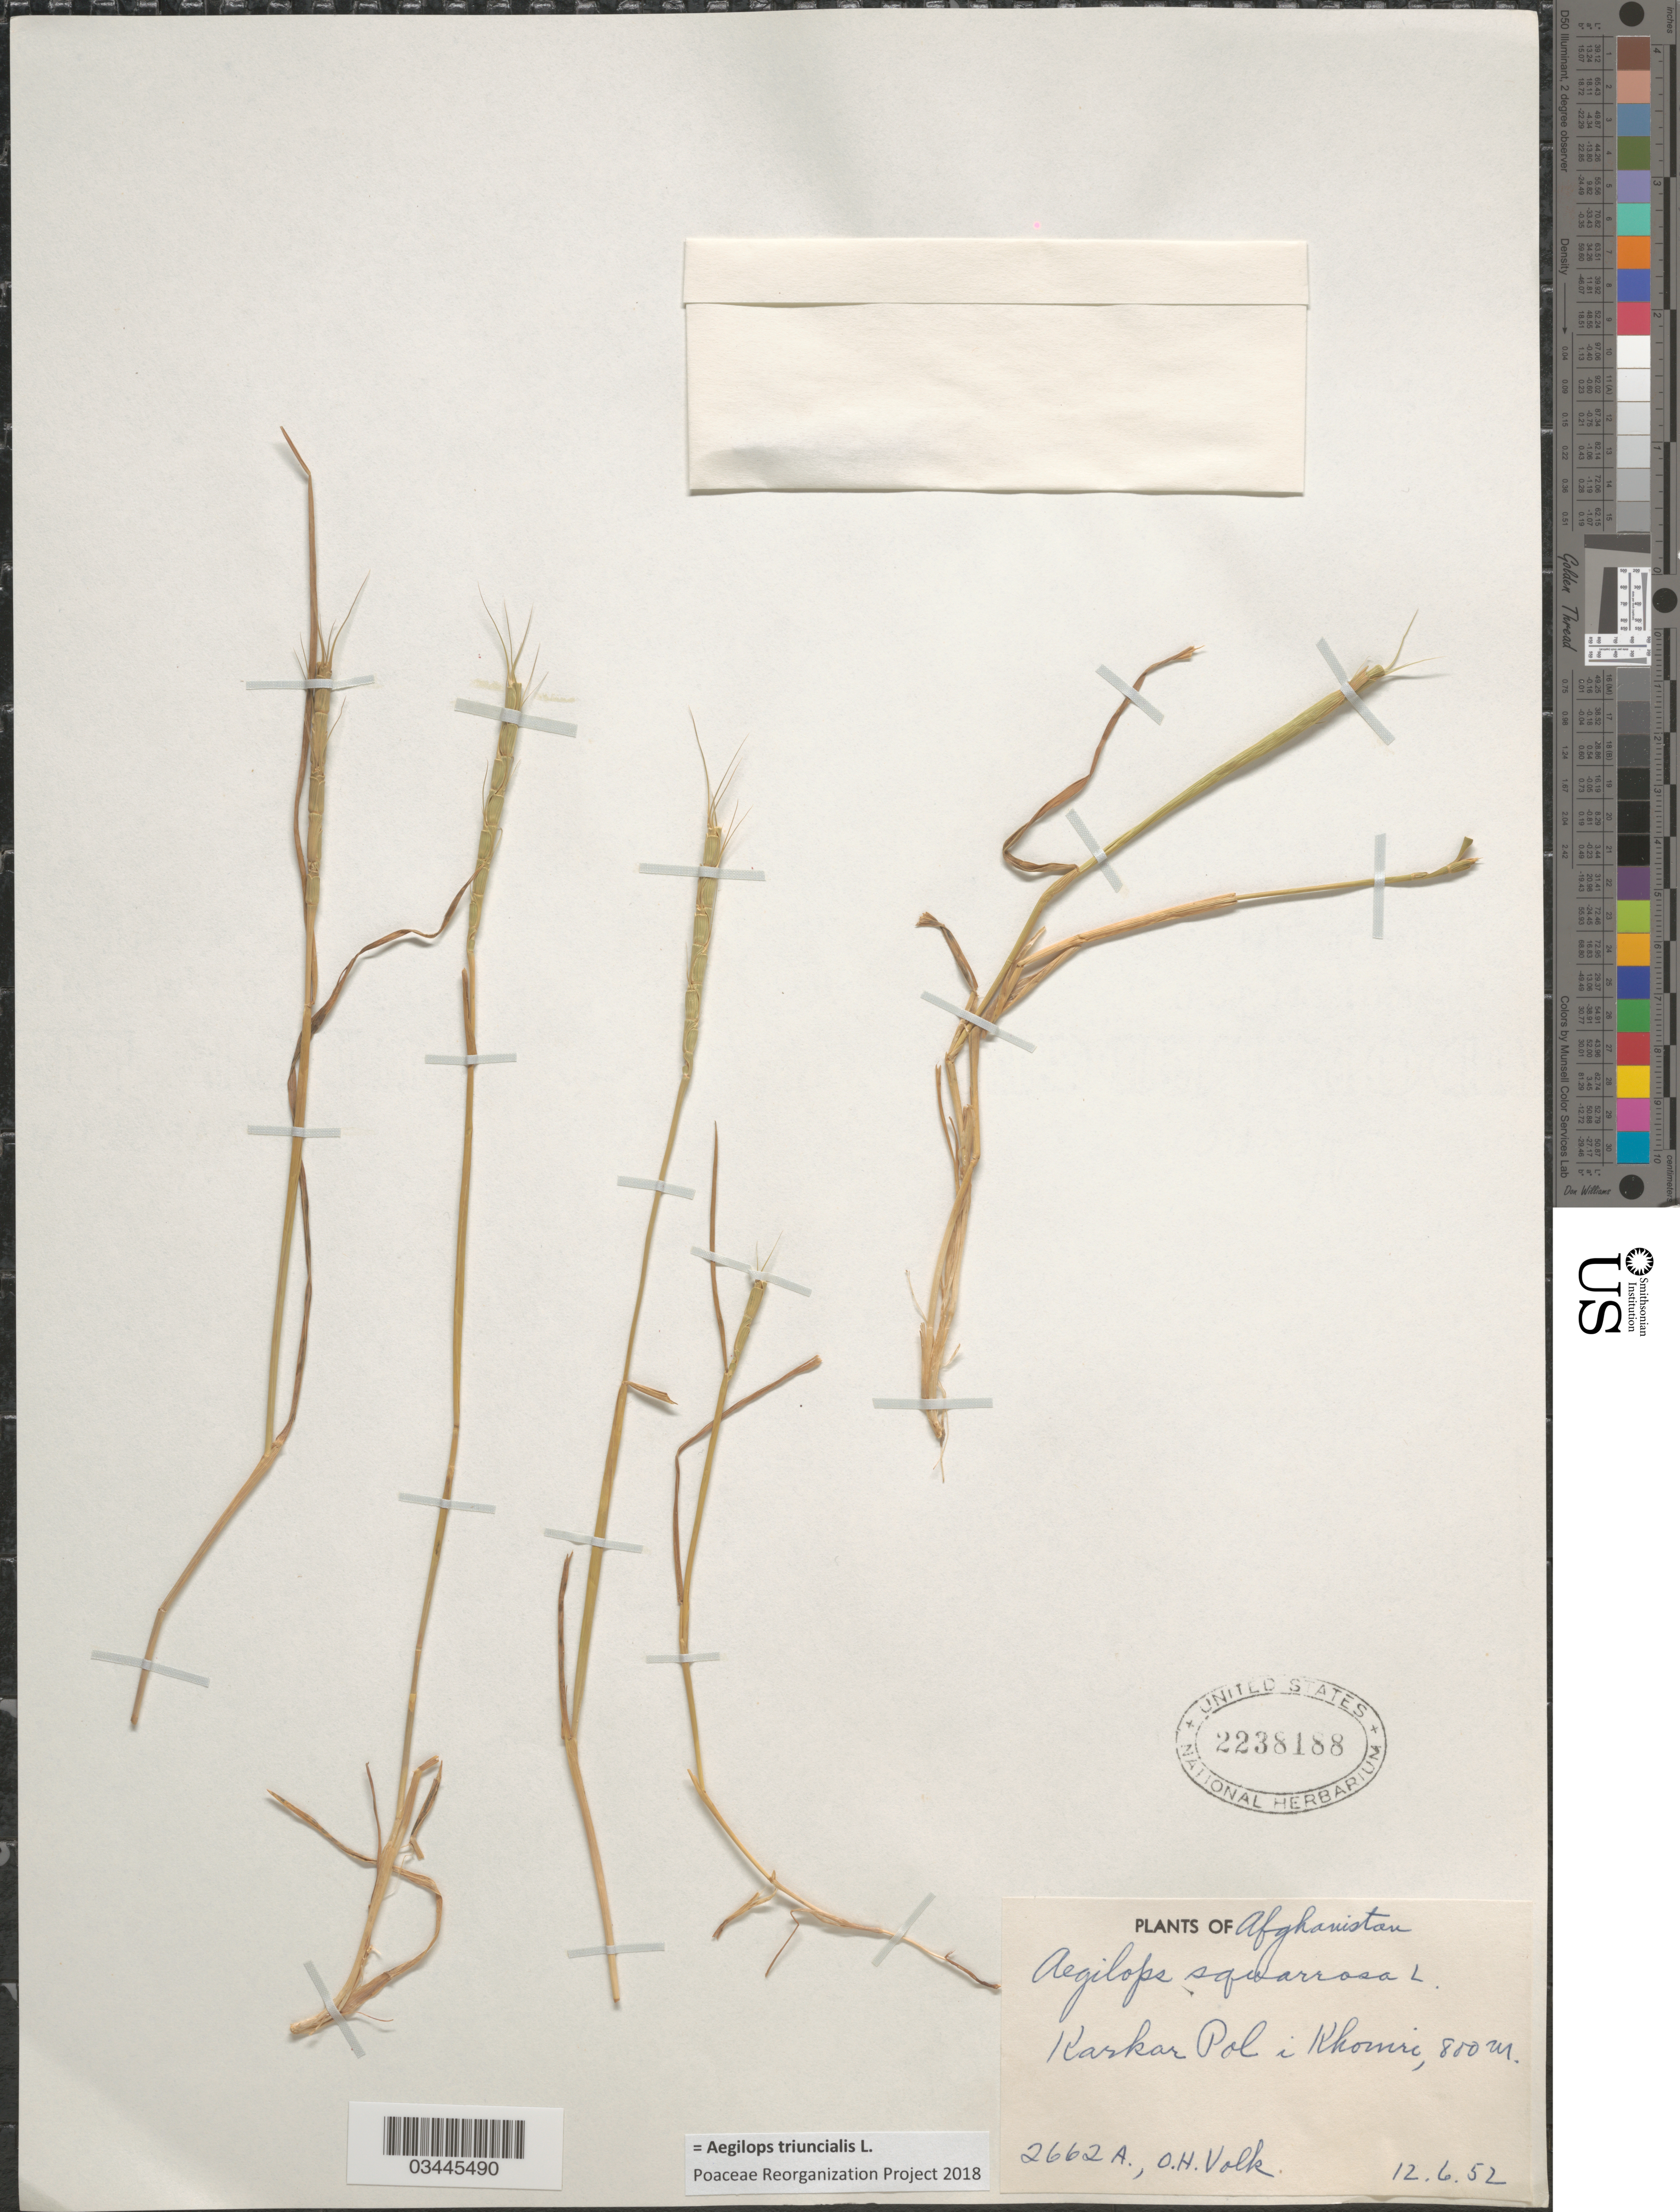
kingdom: Plantae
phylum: Tracheophyta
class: Liliopsida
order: Poales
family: Poaceae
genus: Aegilops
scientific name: Aegilops triuncialis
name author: L.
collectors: O. Volk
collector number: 2662A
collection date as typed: Transcribed d/m/y: 12/6/52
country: Afghanistan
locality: Karkar Pol i Khomri.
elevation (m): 800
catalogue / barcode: US 2238188